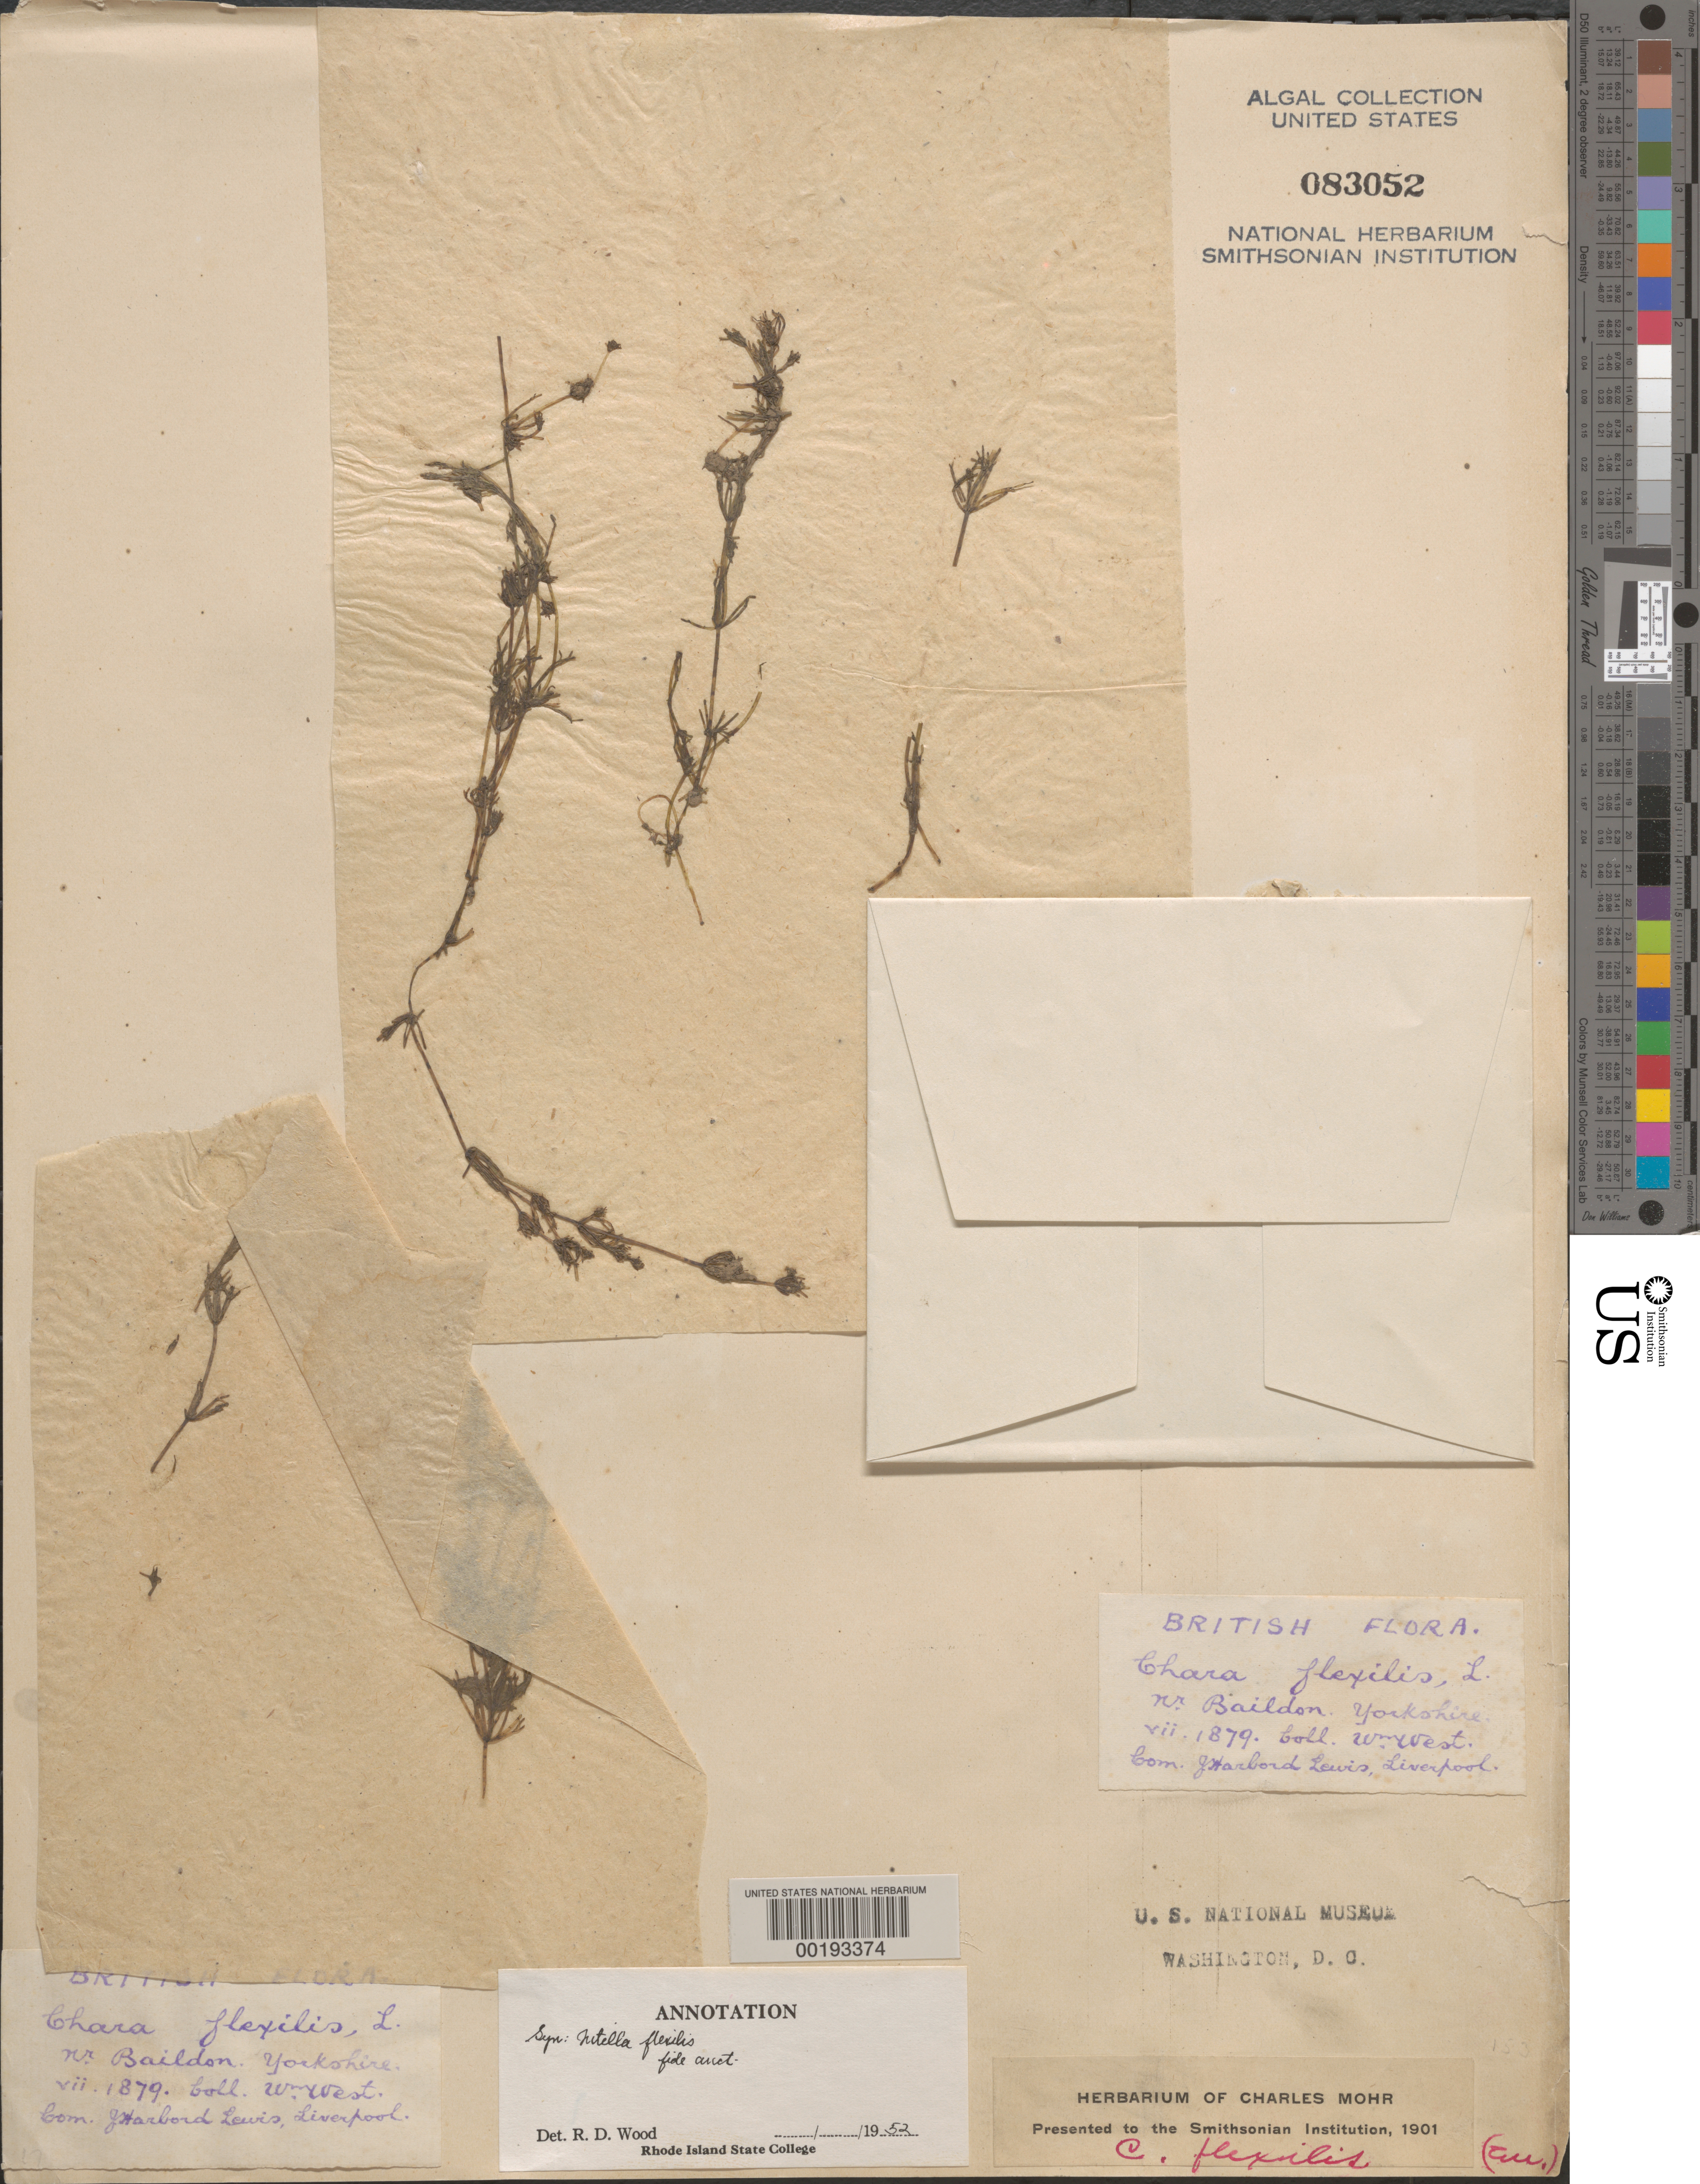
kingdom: Plantae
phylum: Charophyta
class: Charophyceae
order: Charales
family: Characeae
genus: Nitella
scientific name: Nitella flexilis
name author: (L.) C. Agardh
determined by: Wood, R. D.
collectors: W. West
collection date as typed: Jul 1879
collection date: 1879-07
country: United Kingdom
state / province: England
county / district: West Yorkshire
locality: West Riding, near Baildon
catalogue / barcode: US 83052